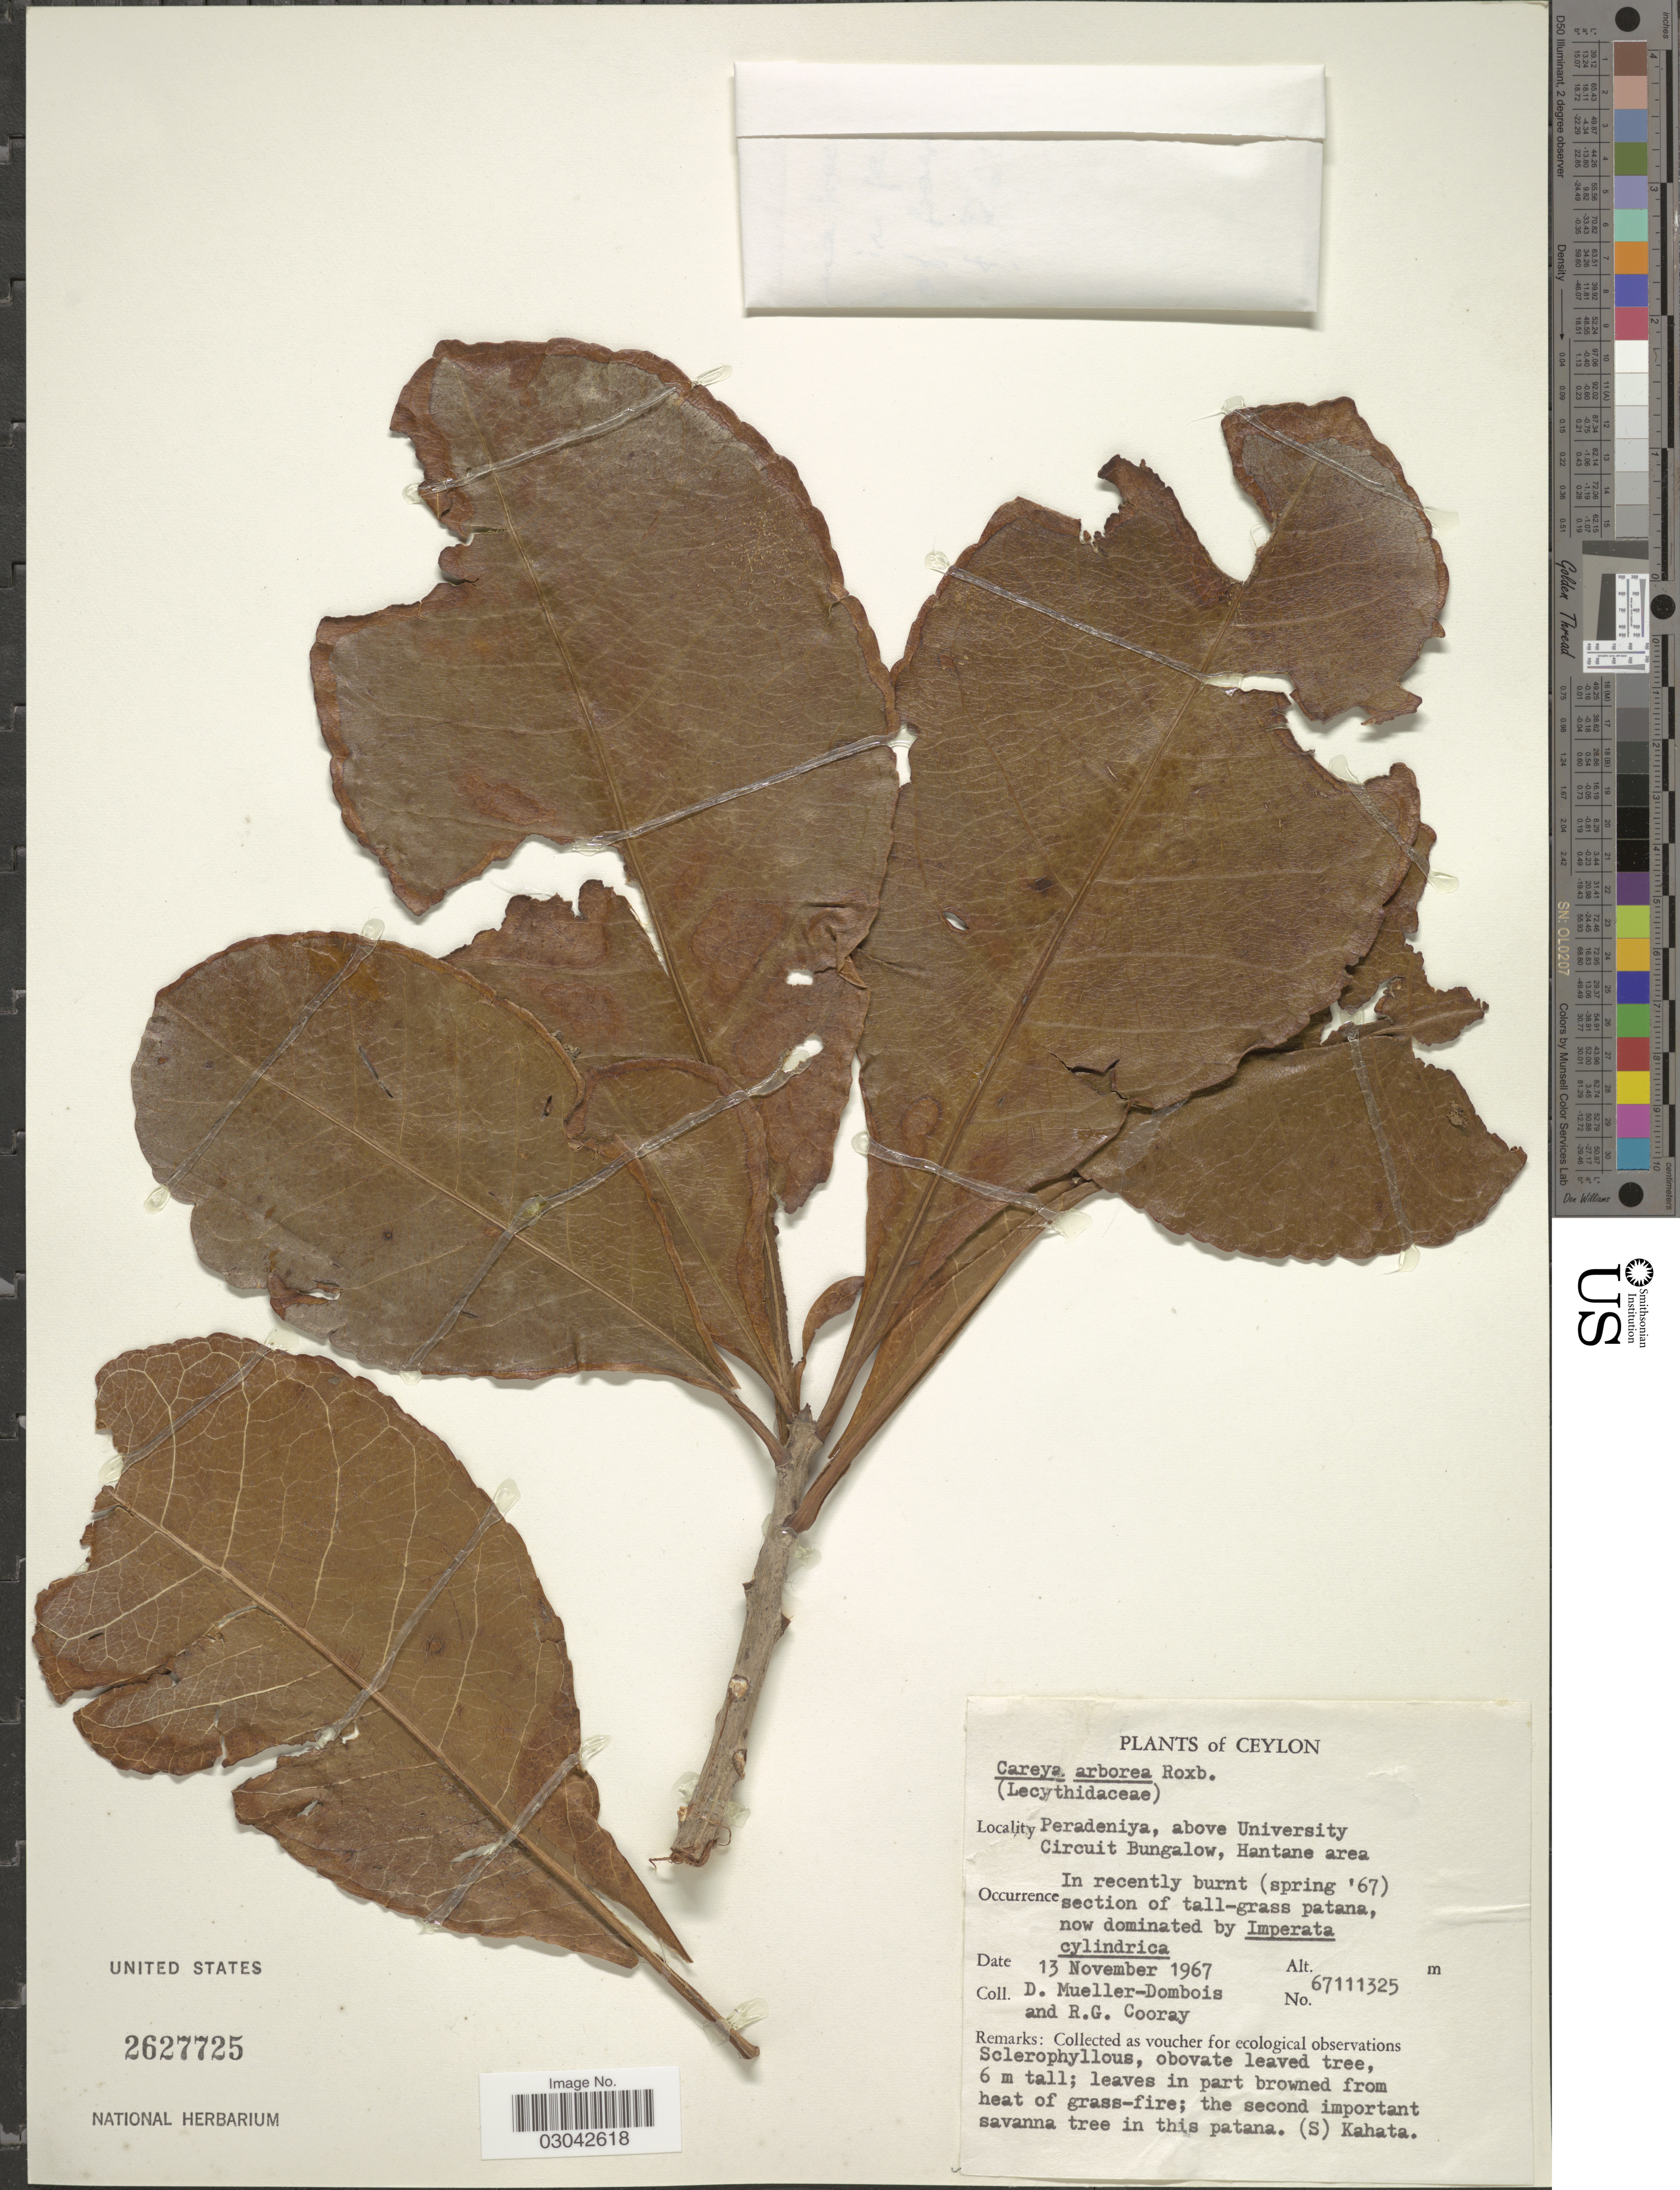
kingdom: Plantae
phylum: Tracheophyta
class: Magnoliopsida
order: Ericales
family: Lecythidaceae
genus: Careya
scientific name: Careya arborea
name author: Roxb.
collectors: D. Mueller-Dombois & R. Cooray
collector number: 67111325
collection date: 1967-11-13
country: Sri Lanka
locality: Ceylon. Peradeniya, above University Circuit Bungalow, Hantane area.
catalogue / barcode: US 2627725